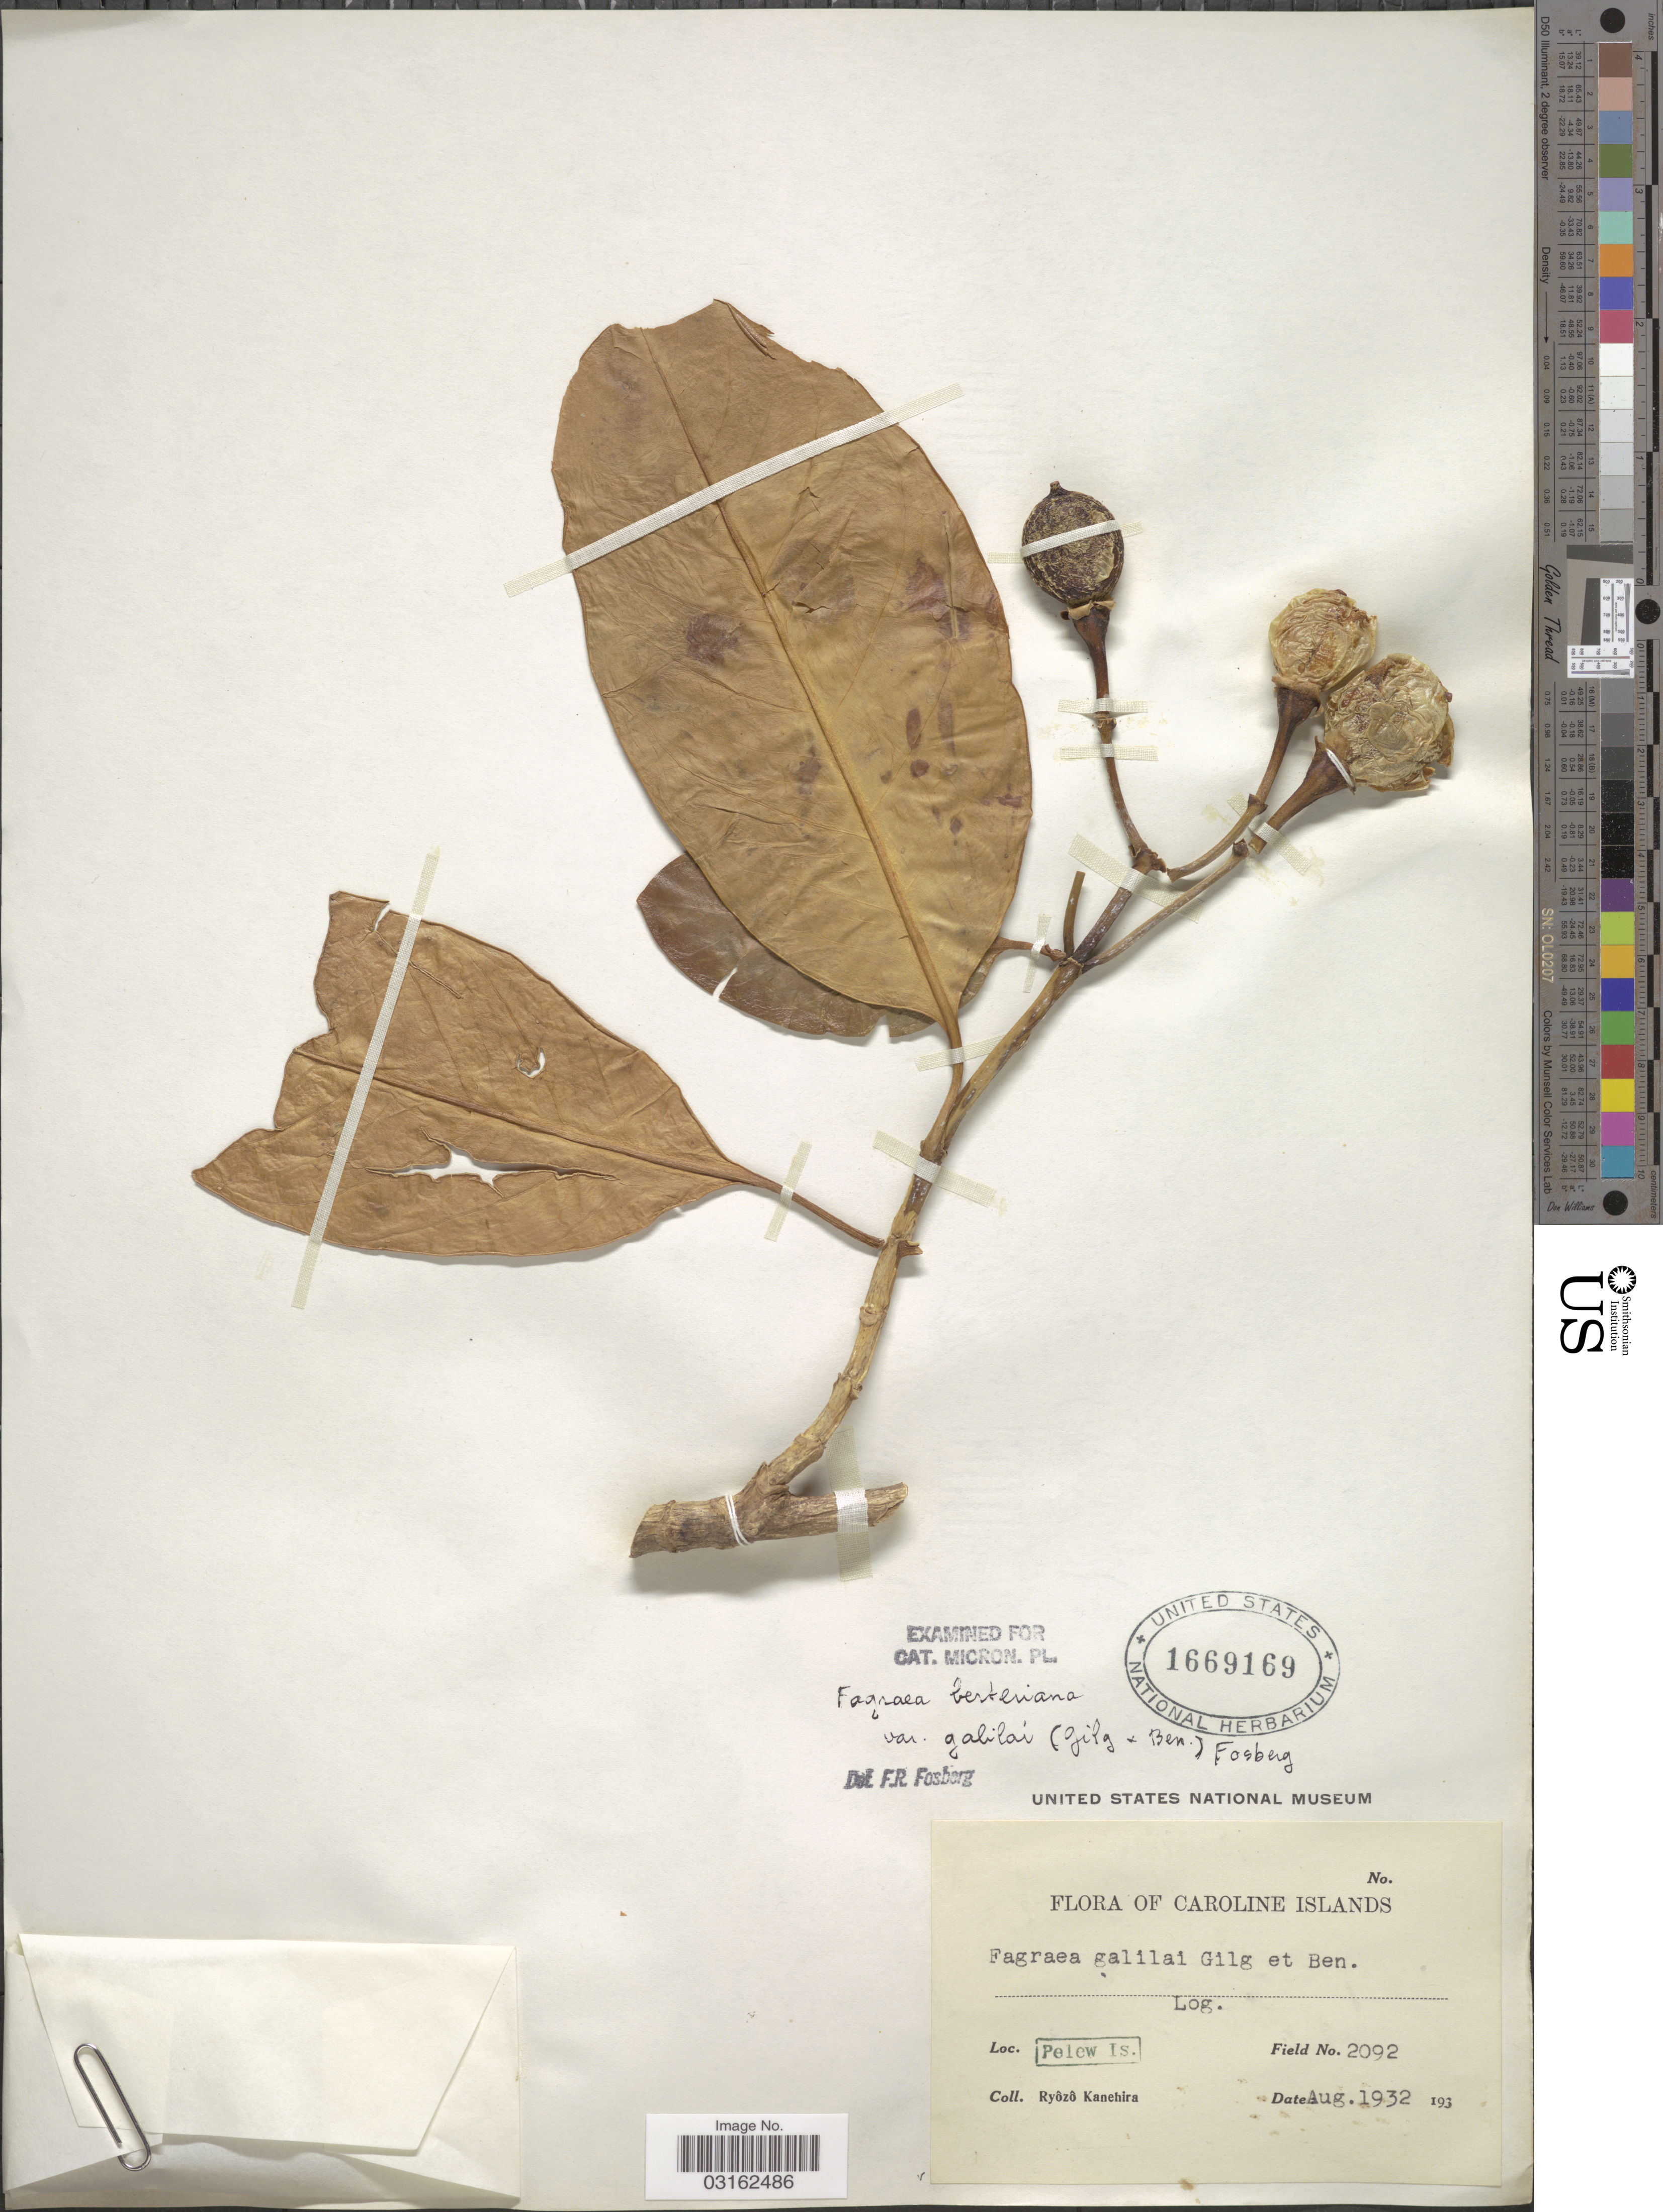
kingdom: Plantae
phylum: Tracheophyta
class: Magnoliopsida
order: Gentianales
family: Gentianaceae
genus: Fagraea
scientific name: Fagraea berteroana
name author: A. Gray ex Benth.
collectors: R. Kanehira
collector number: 2092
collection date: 1932-08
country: Palau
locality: Caroline Islands. Pelew Is.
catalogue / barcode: US 1669169